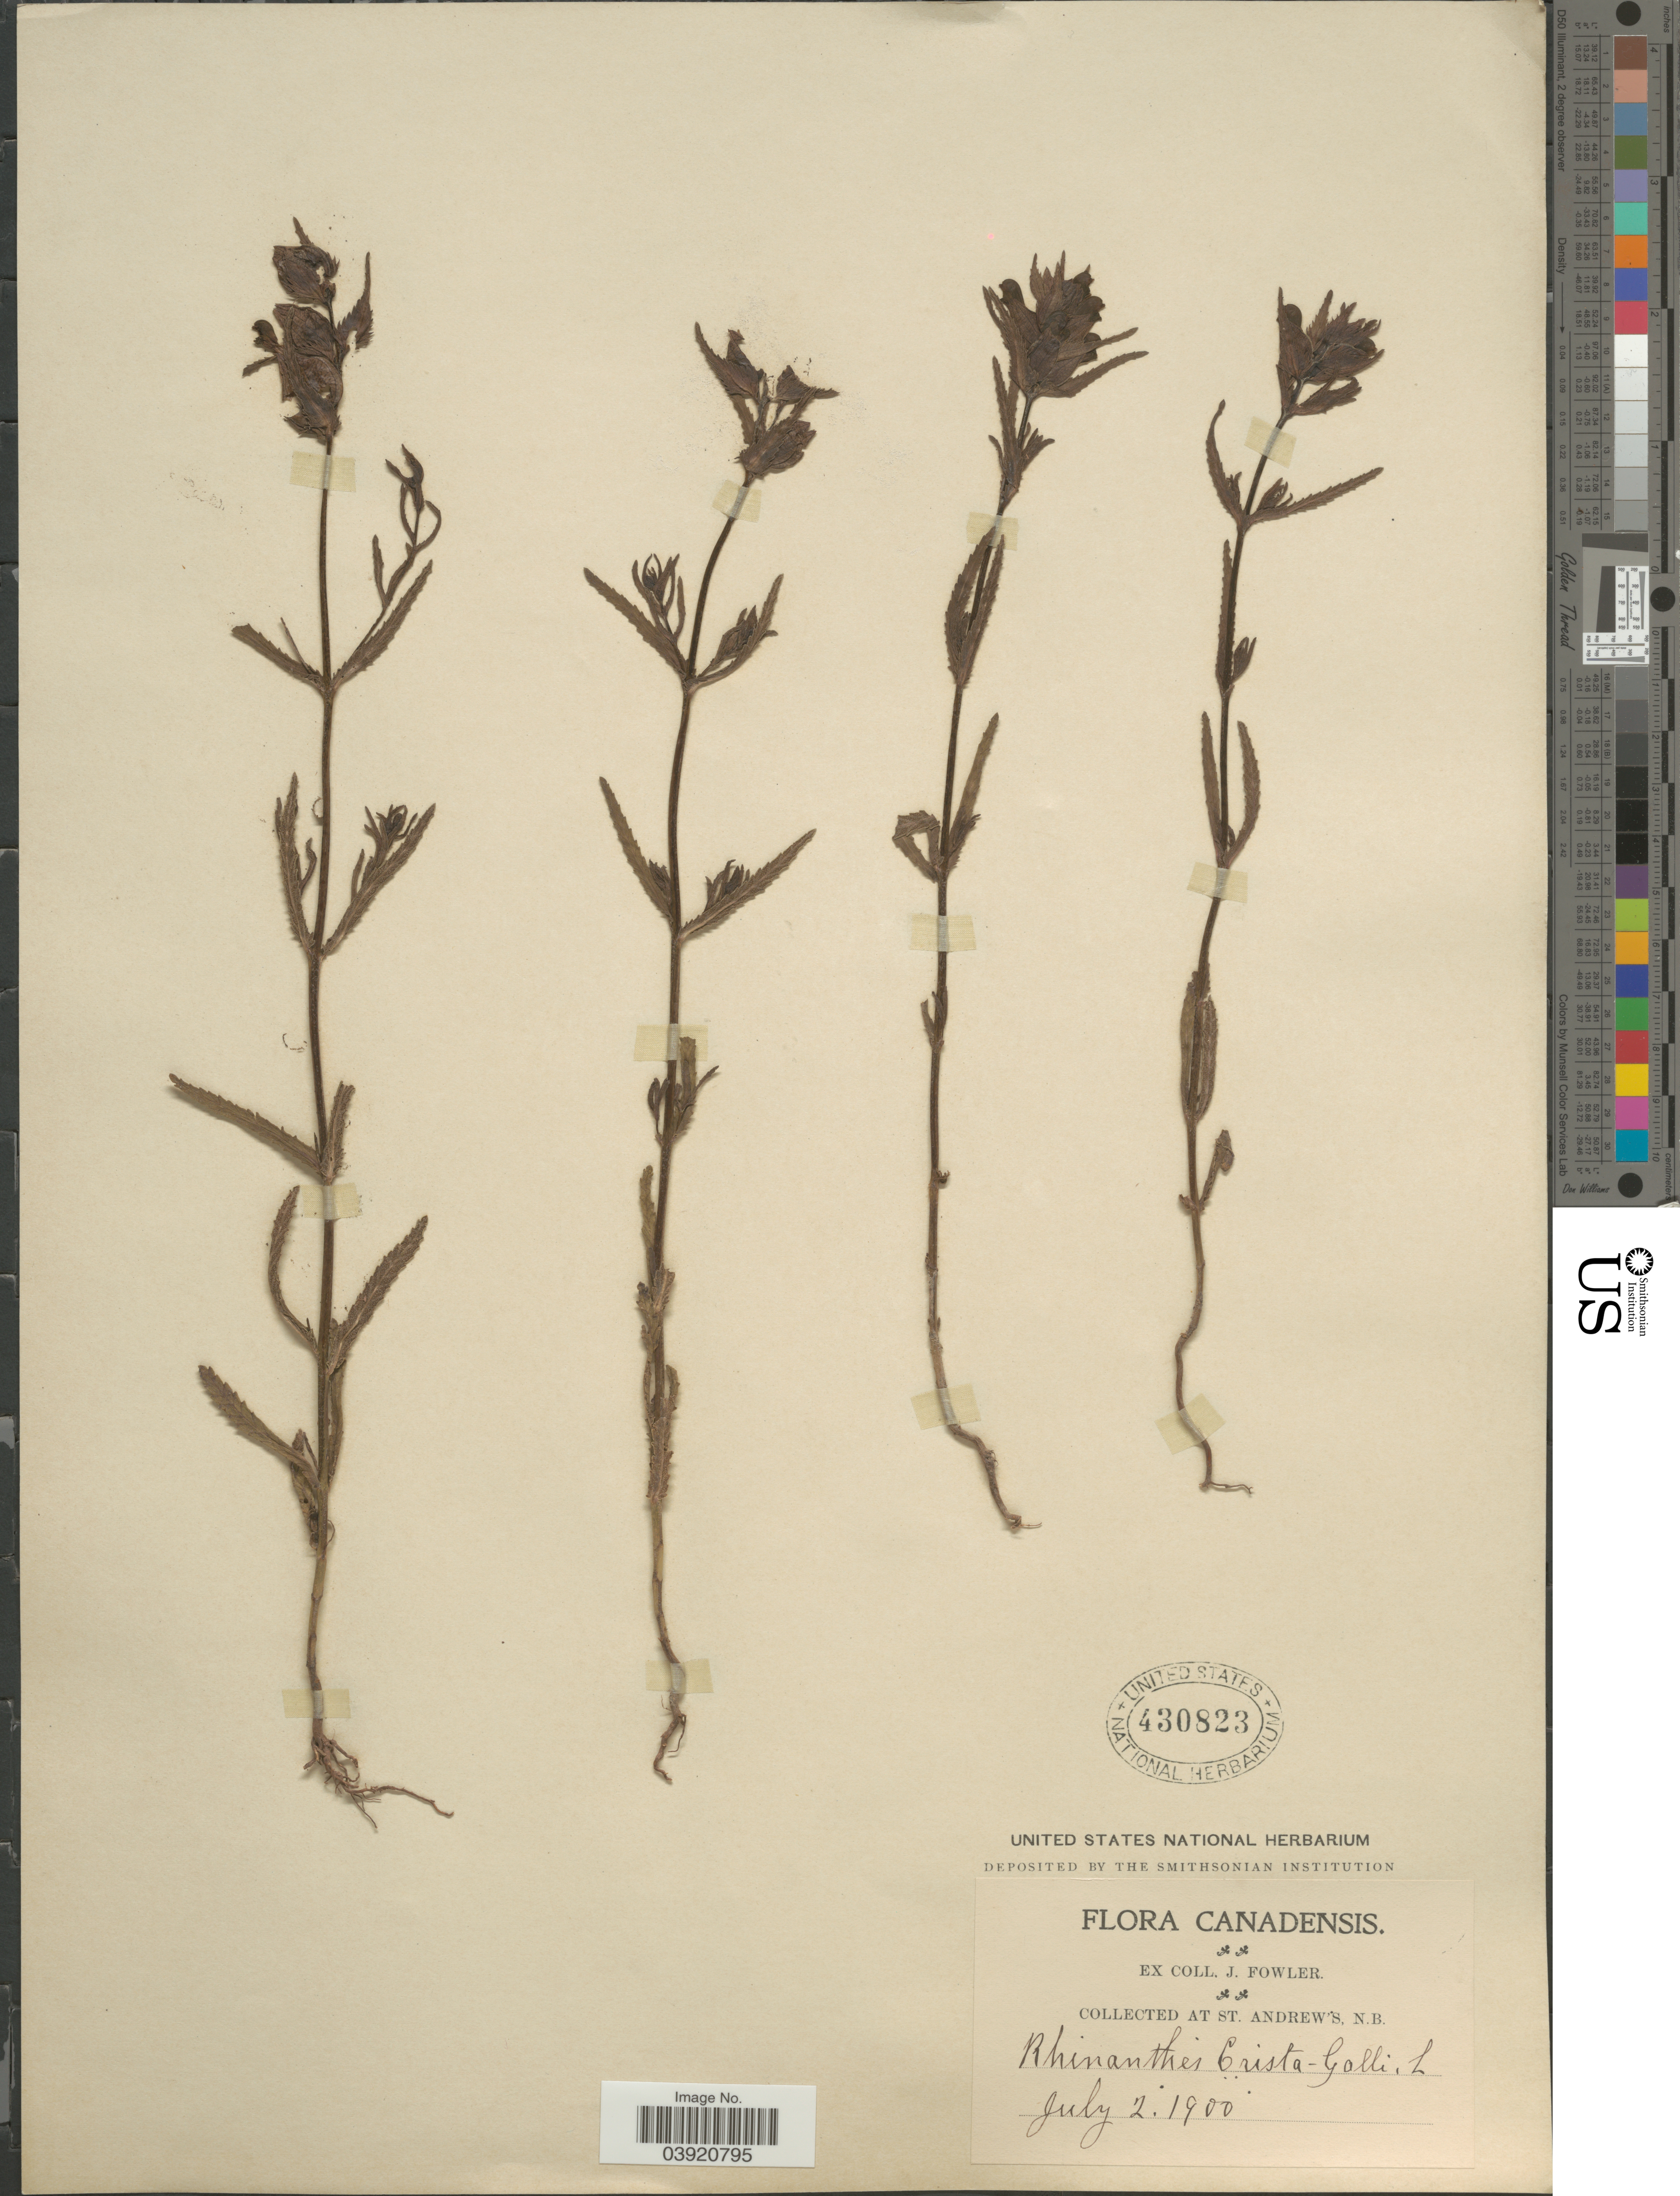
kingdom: Plantae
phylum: Tracheophyta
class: Magnoliopsida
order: Lamiales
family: Orobanchaceae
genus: Rhinanthus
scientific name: Rhinanthus crista-galli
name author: L.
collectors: J. Fowler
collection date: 1900-07-02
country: Canada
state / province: New Brunswick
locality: At St. Andrew's.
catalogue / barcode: US 430823